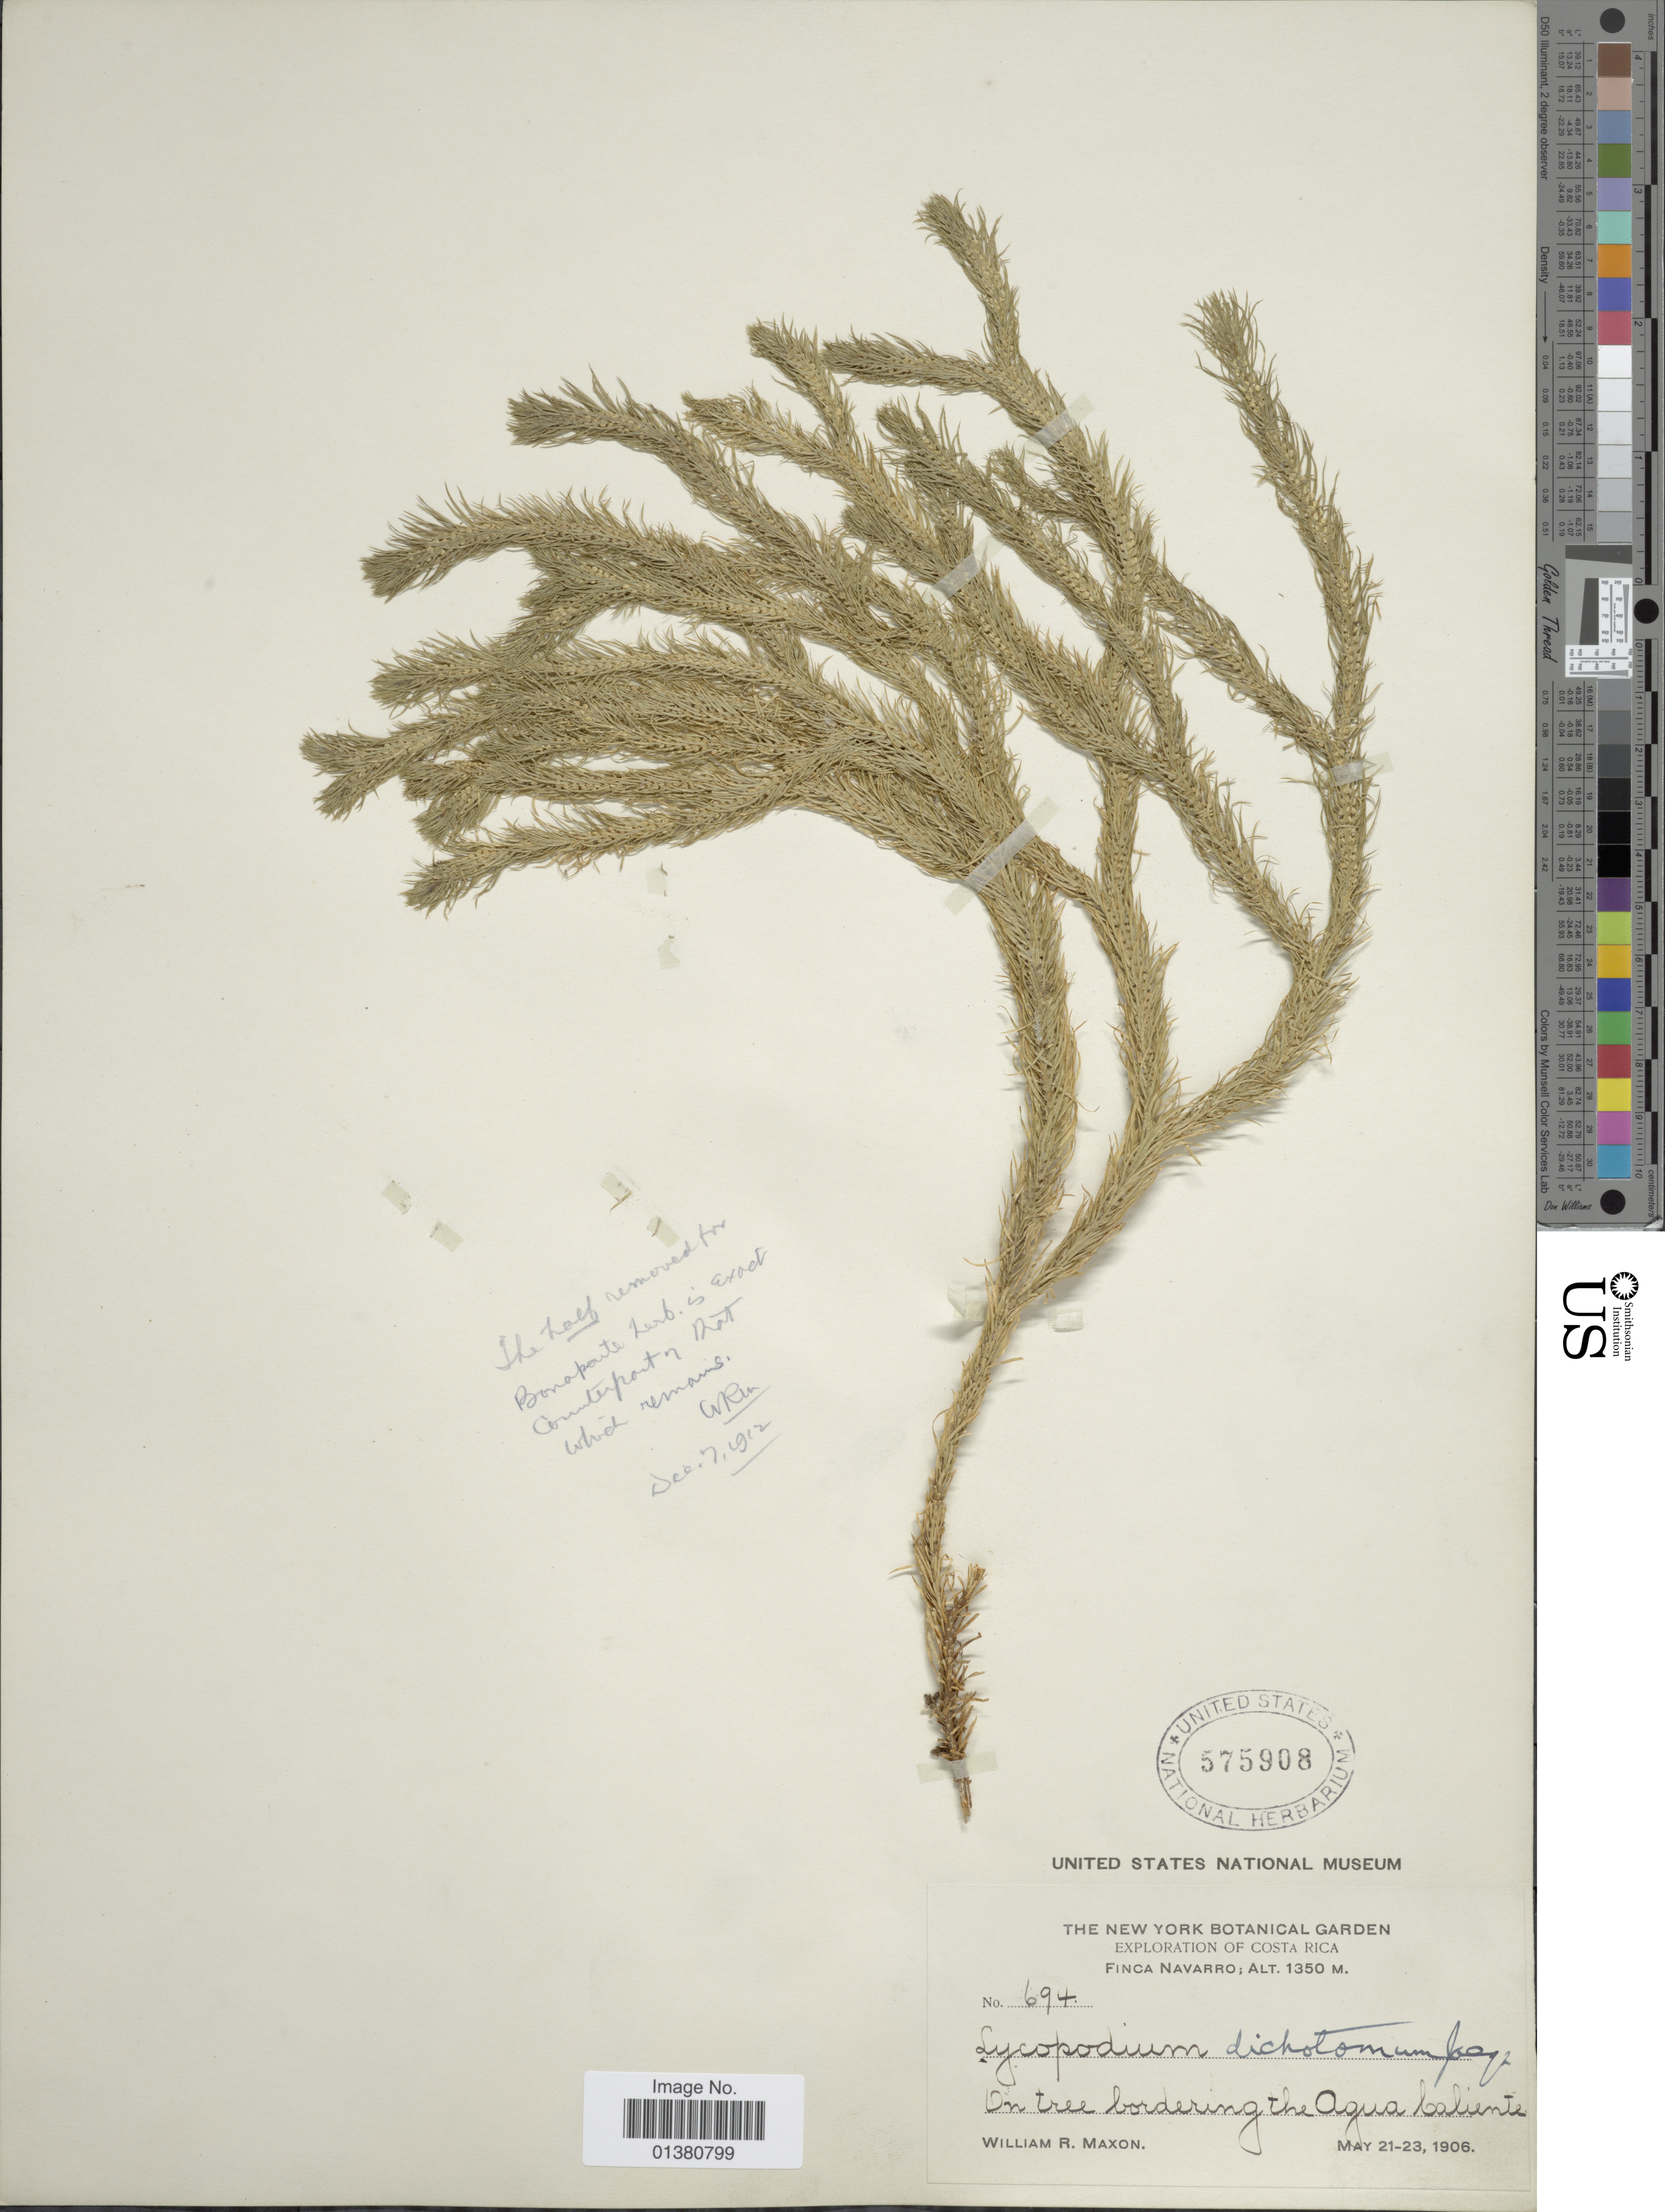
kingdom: Plantae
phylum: Tracheophyta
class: Lycopodiopsida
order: Lycopodiales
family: Lycopodiaceae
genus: Phlegmariurus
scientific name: Phlegmariurus dichotomus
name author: (Jacq.) W.H. Wagner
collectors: W. R. Maxon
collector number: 694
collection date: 1906-05-21/1906-05-23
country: Costa Rica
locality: Finca Navarro; On tree bordering the Agua Caliente.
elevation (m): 1350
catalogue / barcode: US 575908